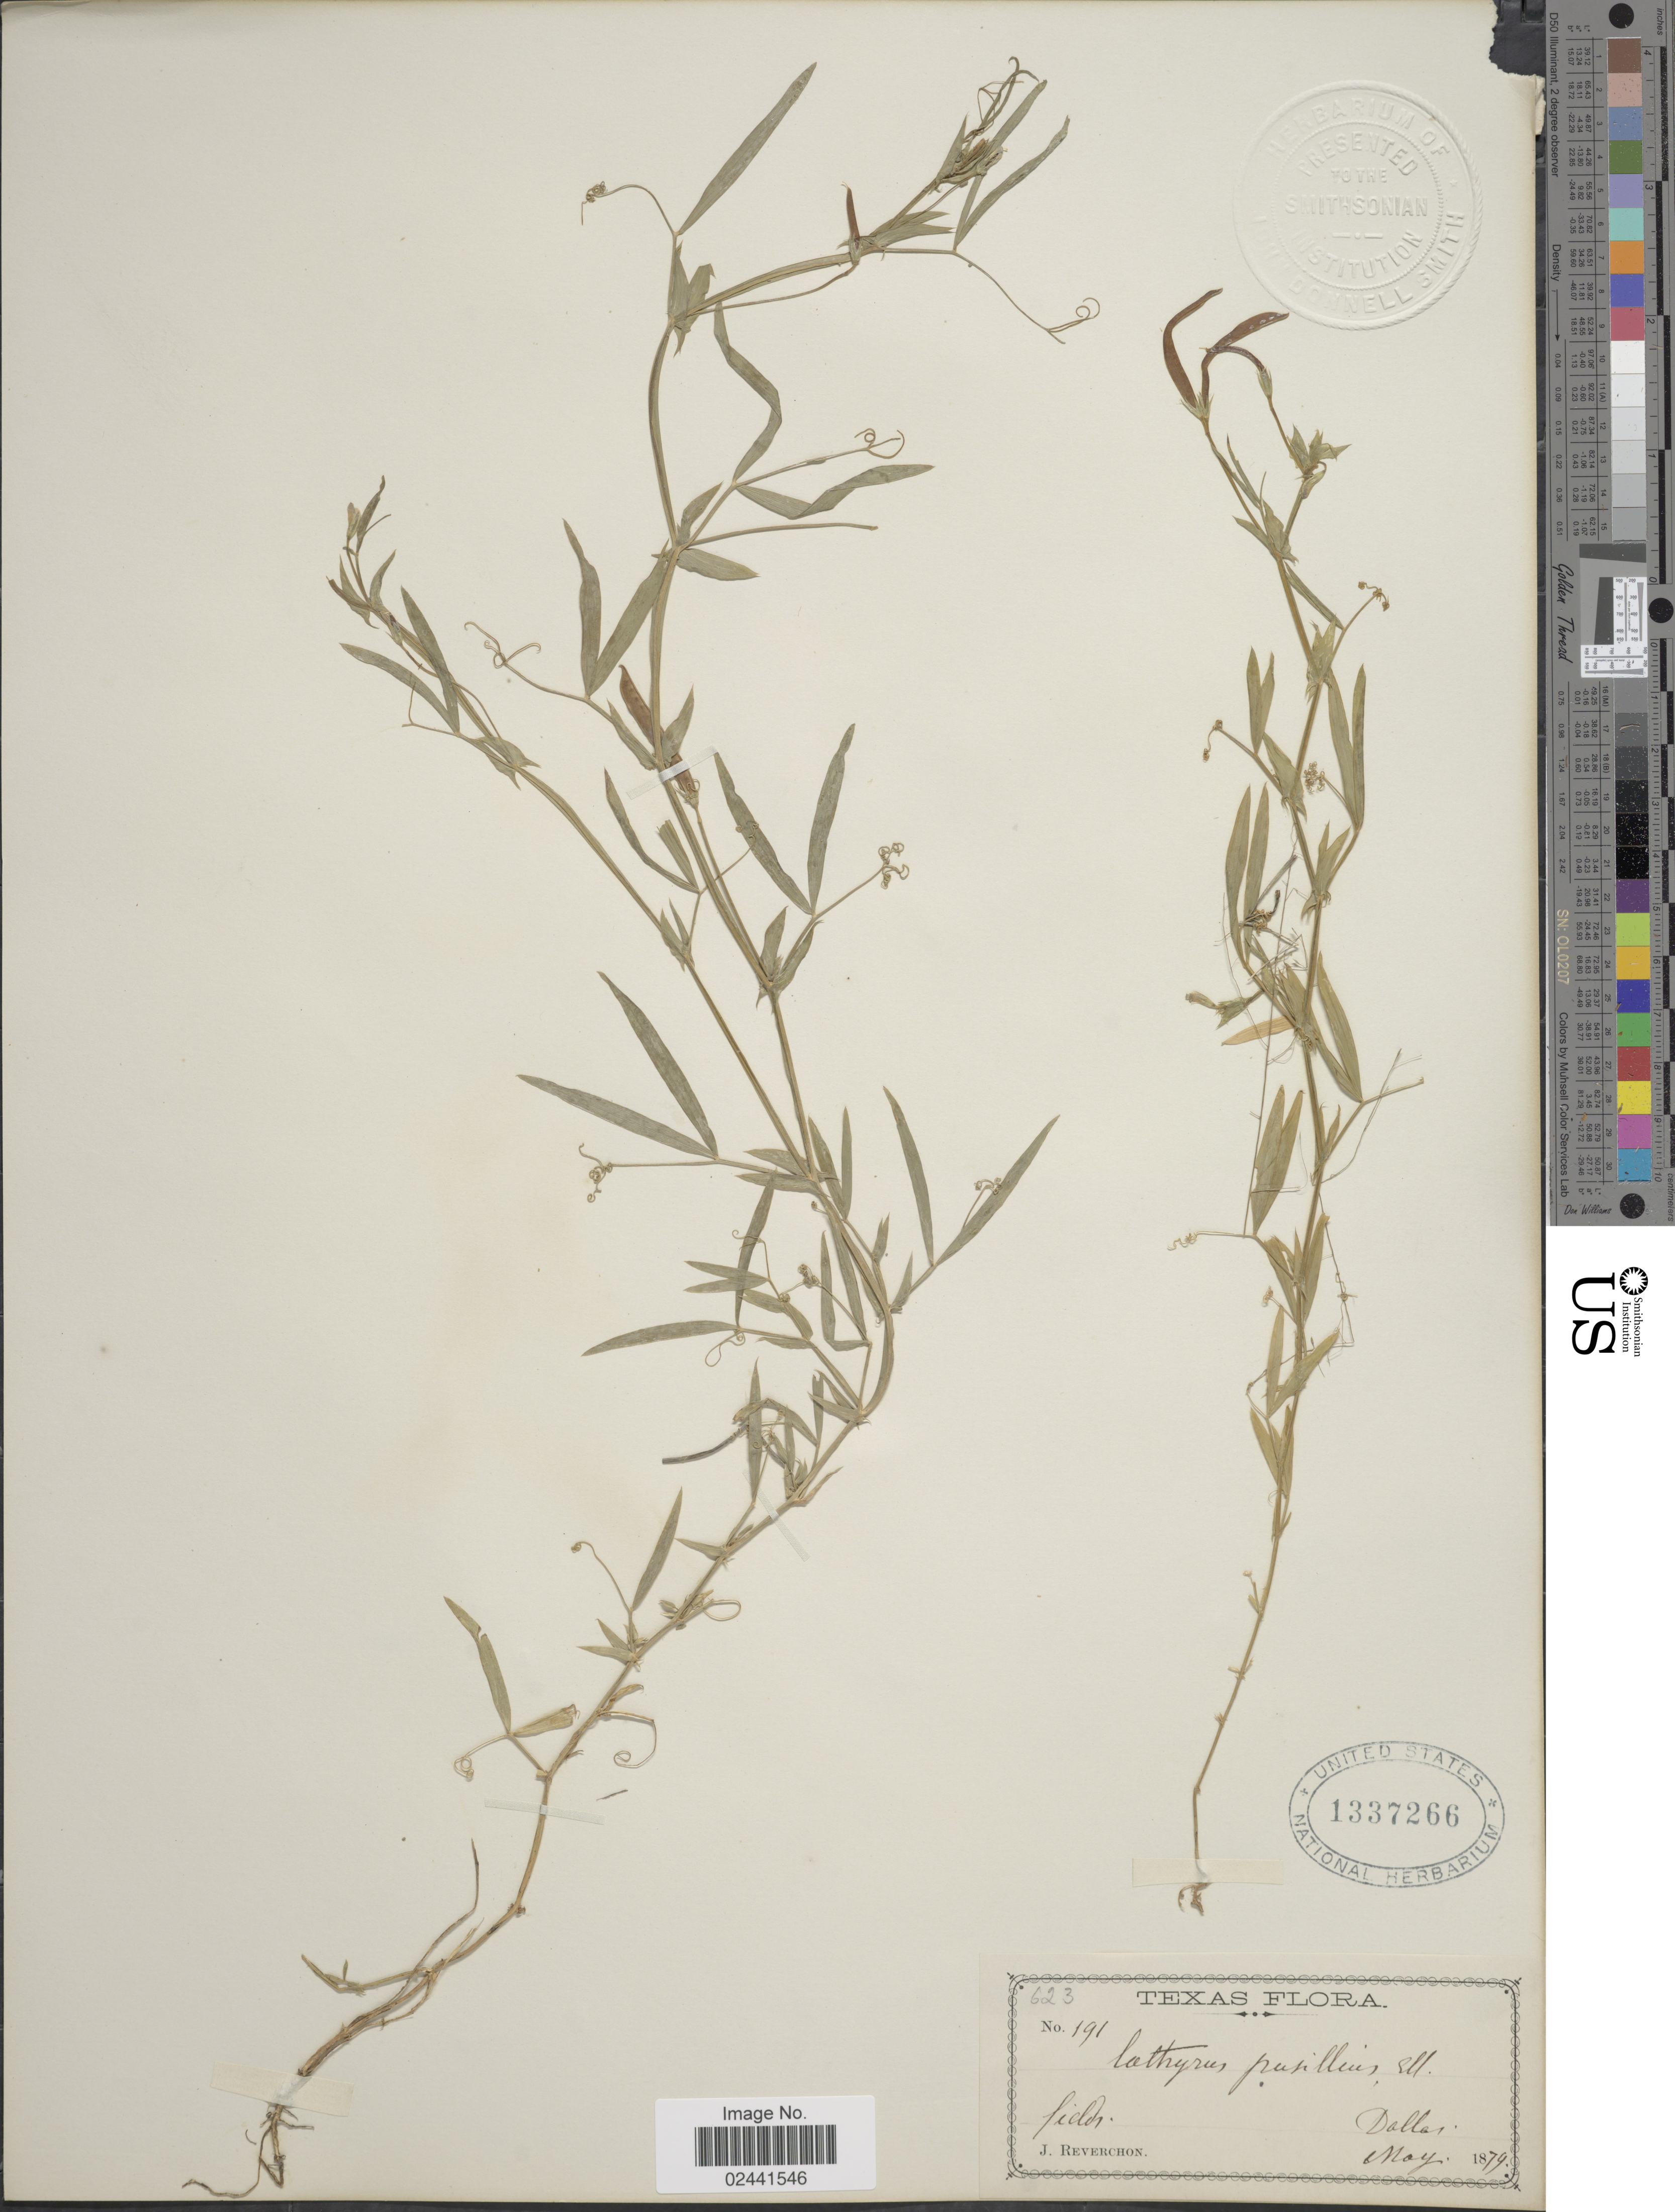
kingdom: Plantae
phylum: Tracheophyta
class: Magnoliopsida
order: Fabales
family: Fabaceae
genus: Lathyrus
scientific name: Lathyrus pusillus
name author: Elliott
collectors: J. Reverchon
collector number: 191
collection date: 1879-05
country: United States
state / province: Texas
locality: Fields, Dallas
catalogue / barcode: US 1337266